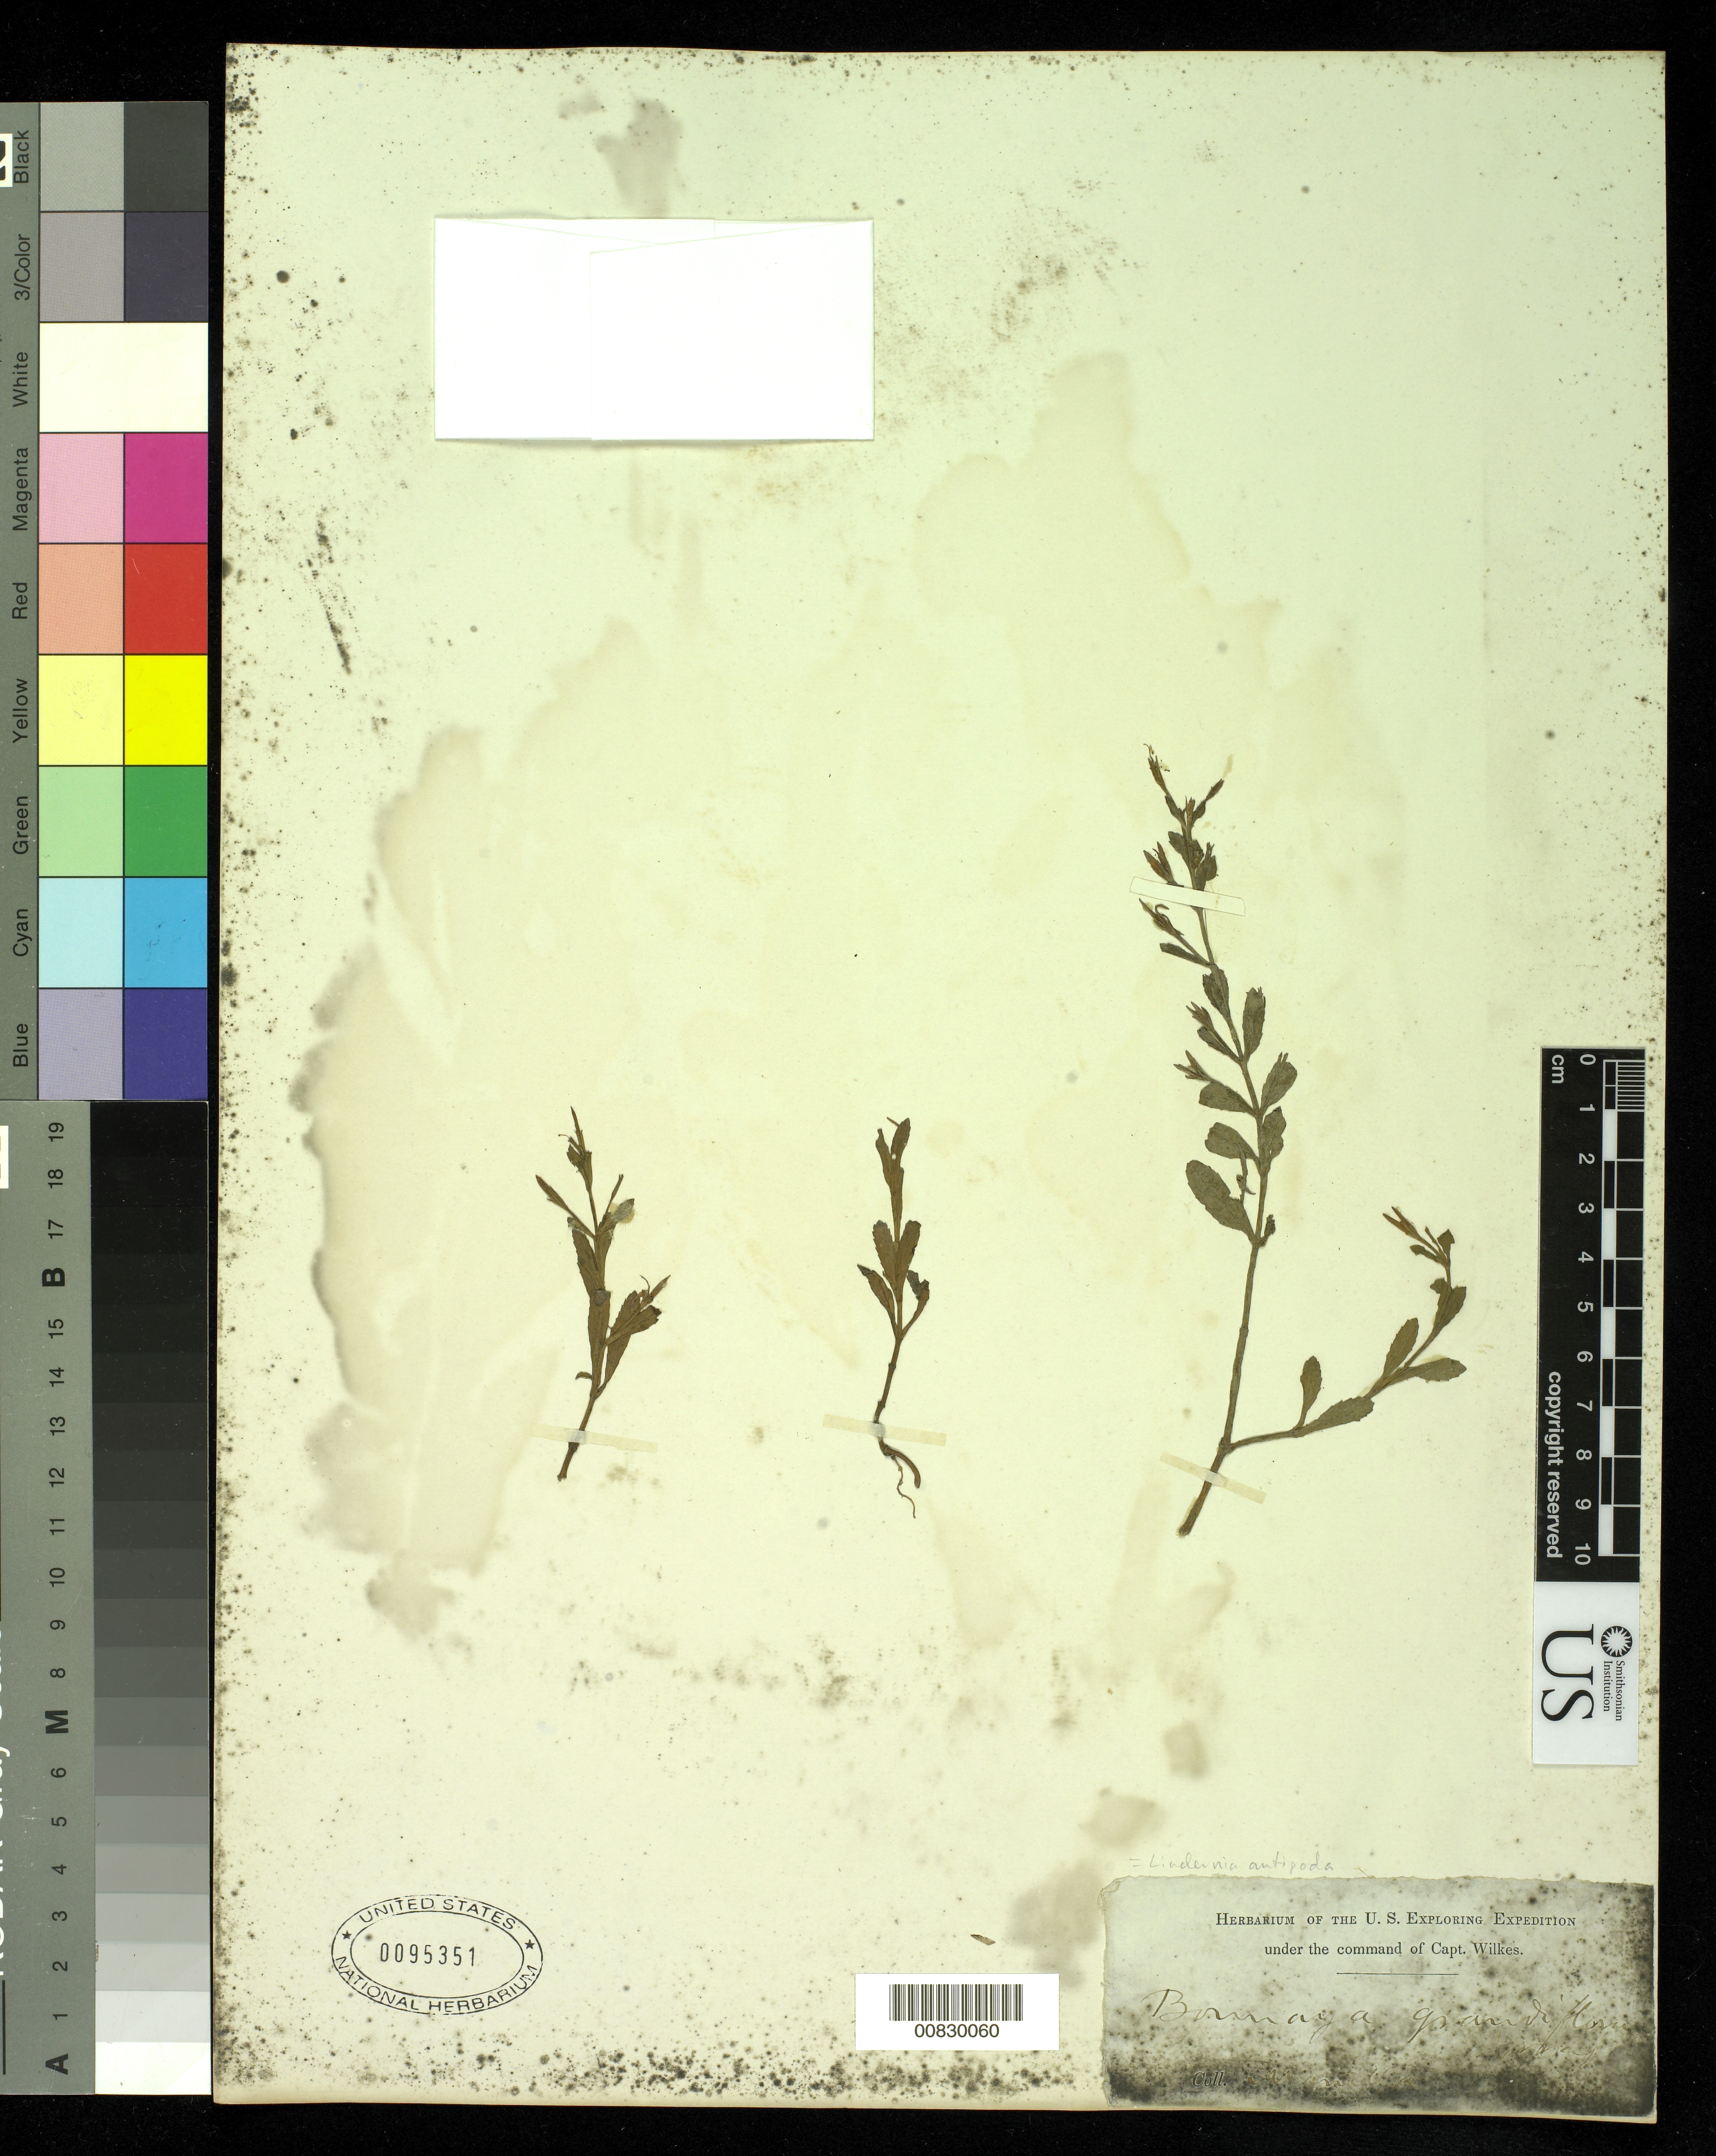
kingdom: Plantae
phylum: Tracheophyta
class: Magnoliopsida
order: Lamiales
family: Linderniaceae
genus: Bonnaya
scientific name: Bonnaya antipoda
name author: (L.) Druce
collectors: Wilkes Explor. Exped.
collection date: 1838/1842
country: Philippines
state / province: National Capital Region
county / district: Manila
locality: Manilla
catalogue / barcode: US 95351